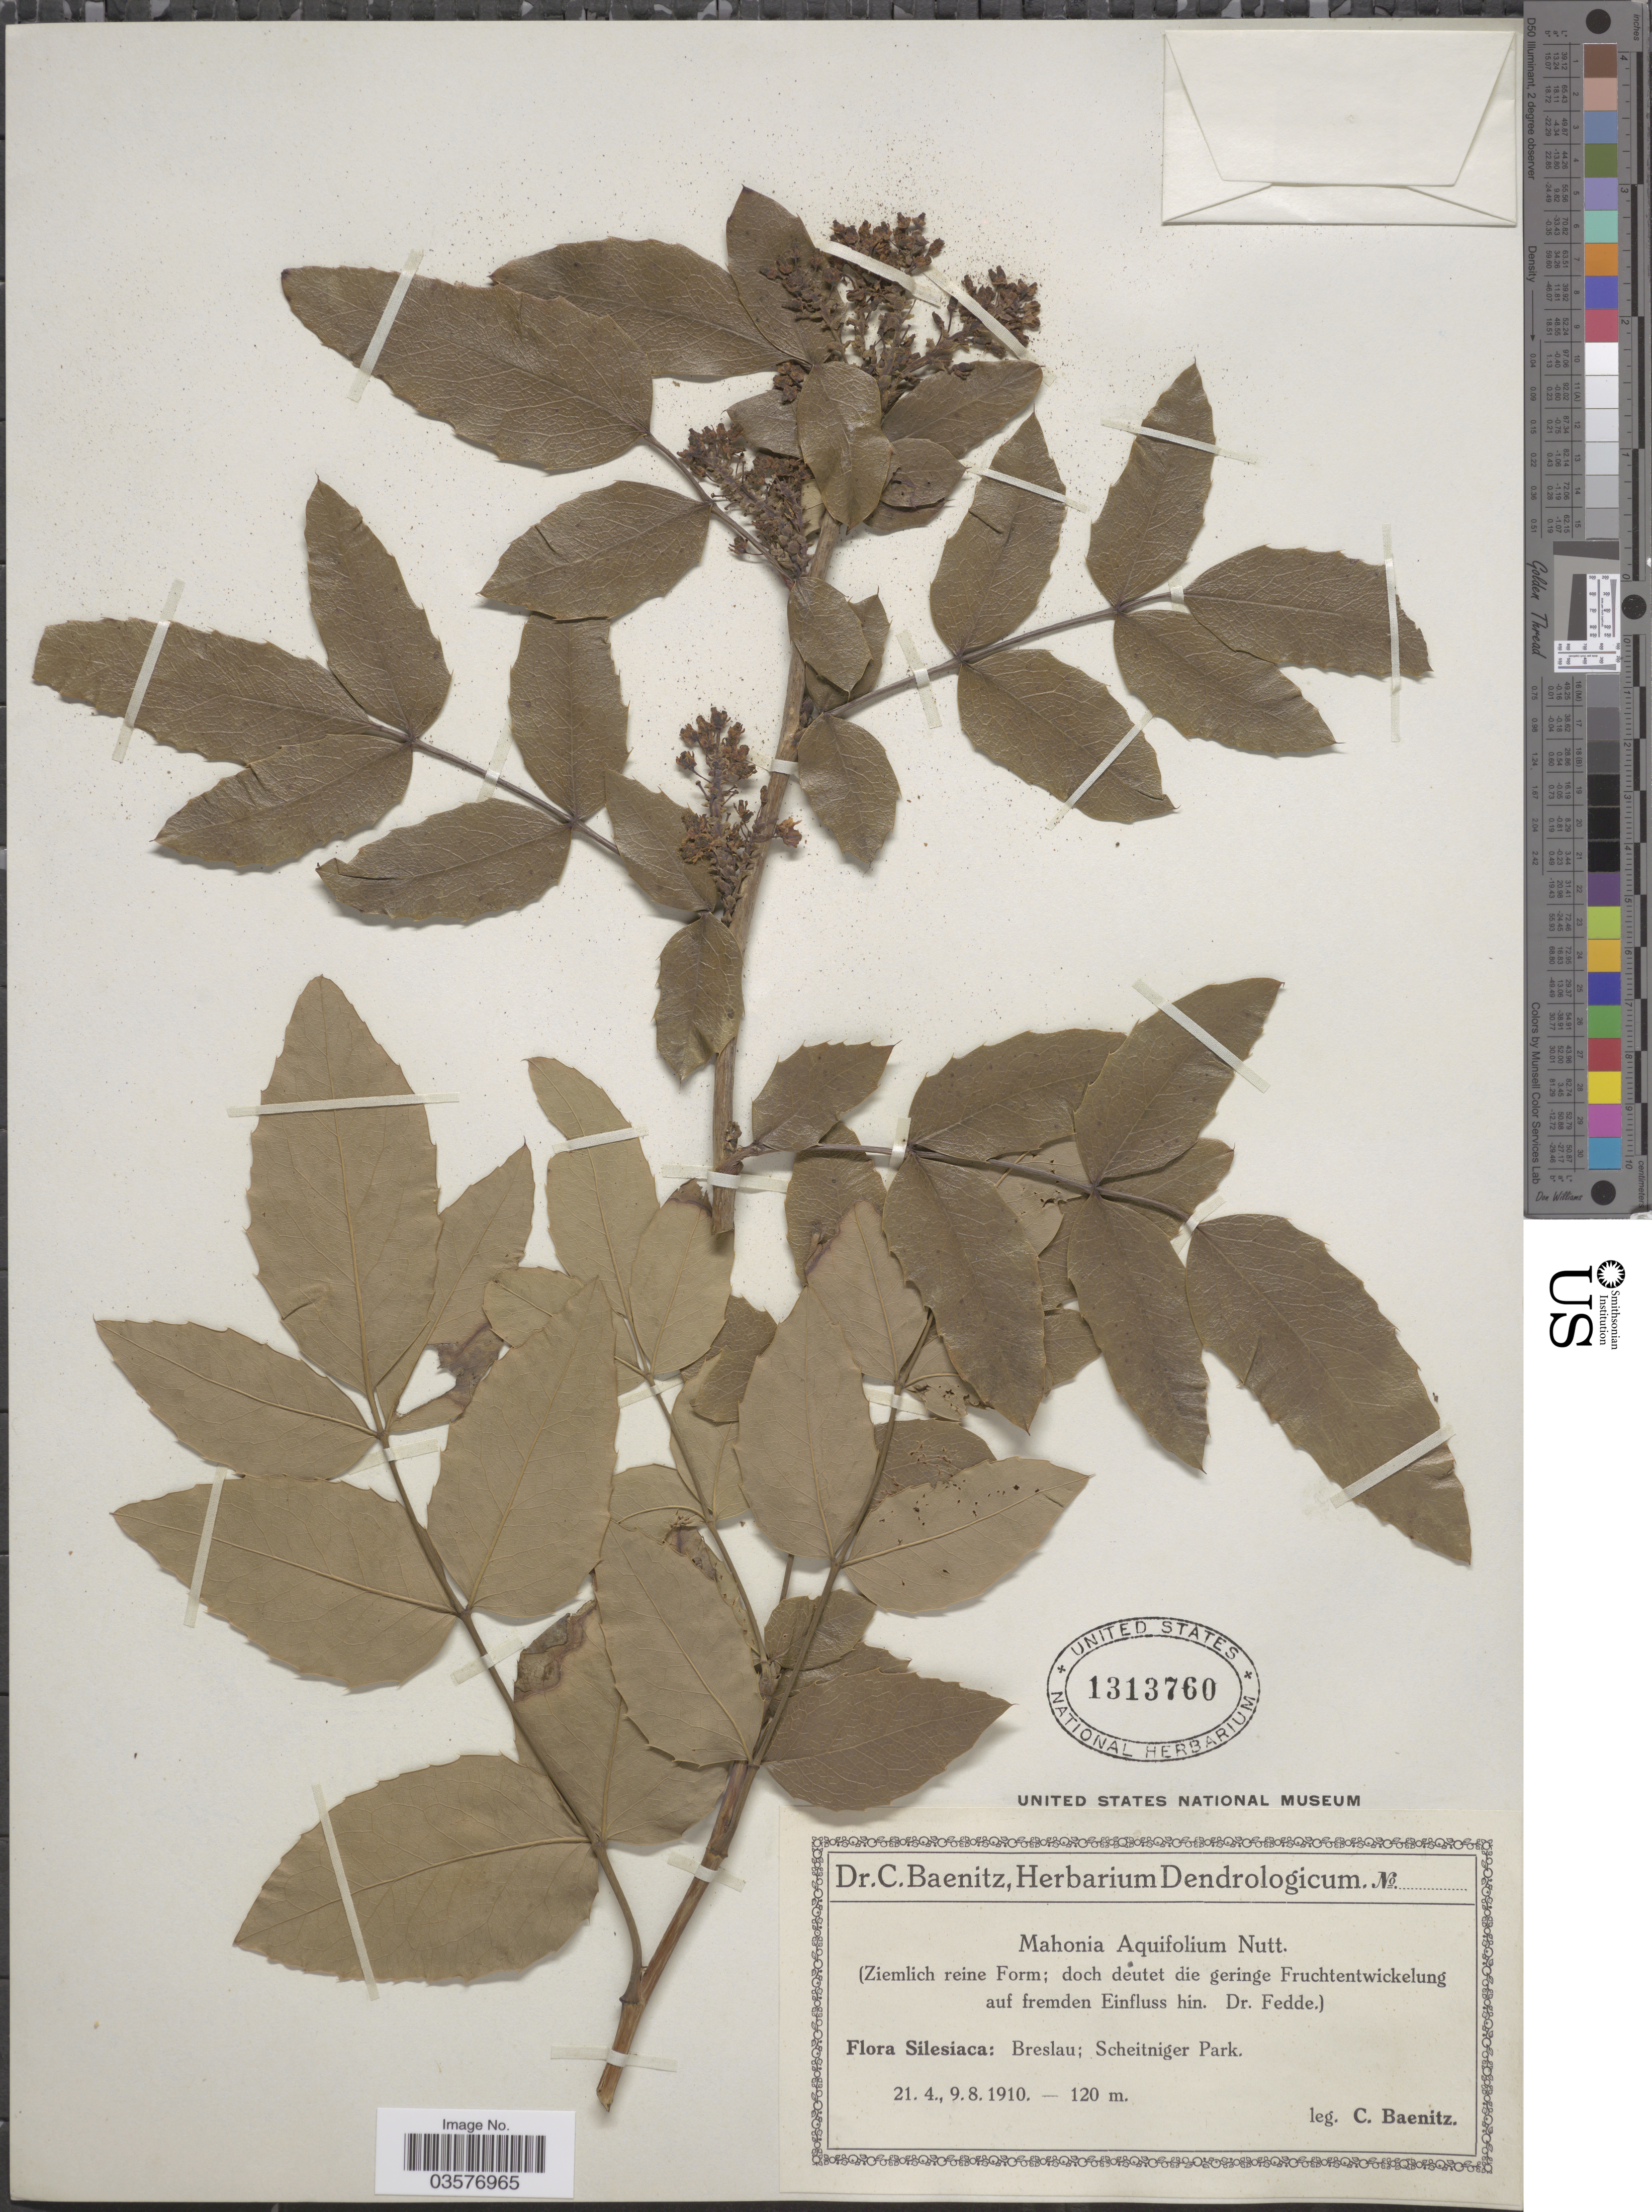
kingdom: Plantae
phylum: Tracheophyta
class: Magnoliopsida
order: Ranunculales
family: Berberidaceae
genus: Mahonia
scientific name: Mahonia aquifolium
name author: (Pursh) Nutt.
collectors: C. G. Baenitz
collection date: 1910-04-21/1910-08-09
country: Poland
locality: Silesiaca: Breslau; Scheitniger Park.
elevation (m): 120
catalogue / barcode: US 1313760